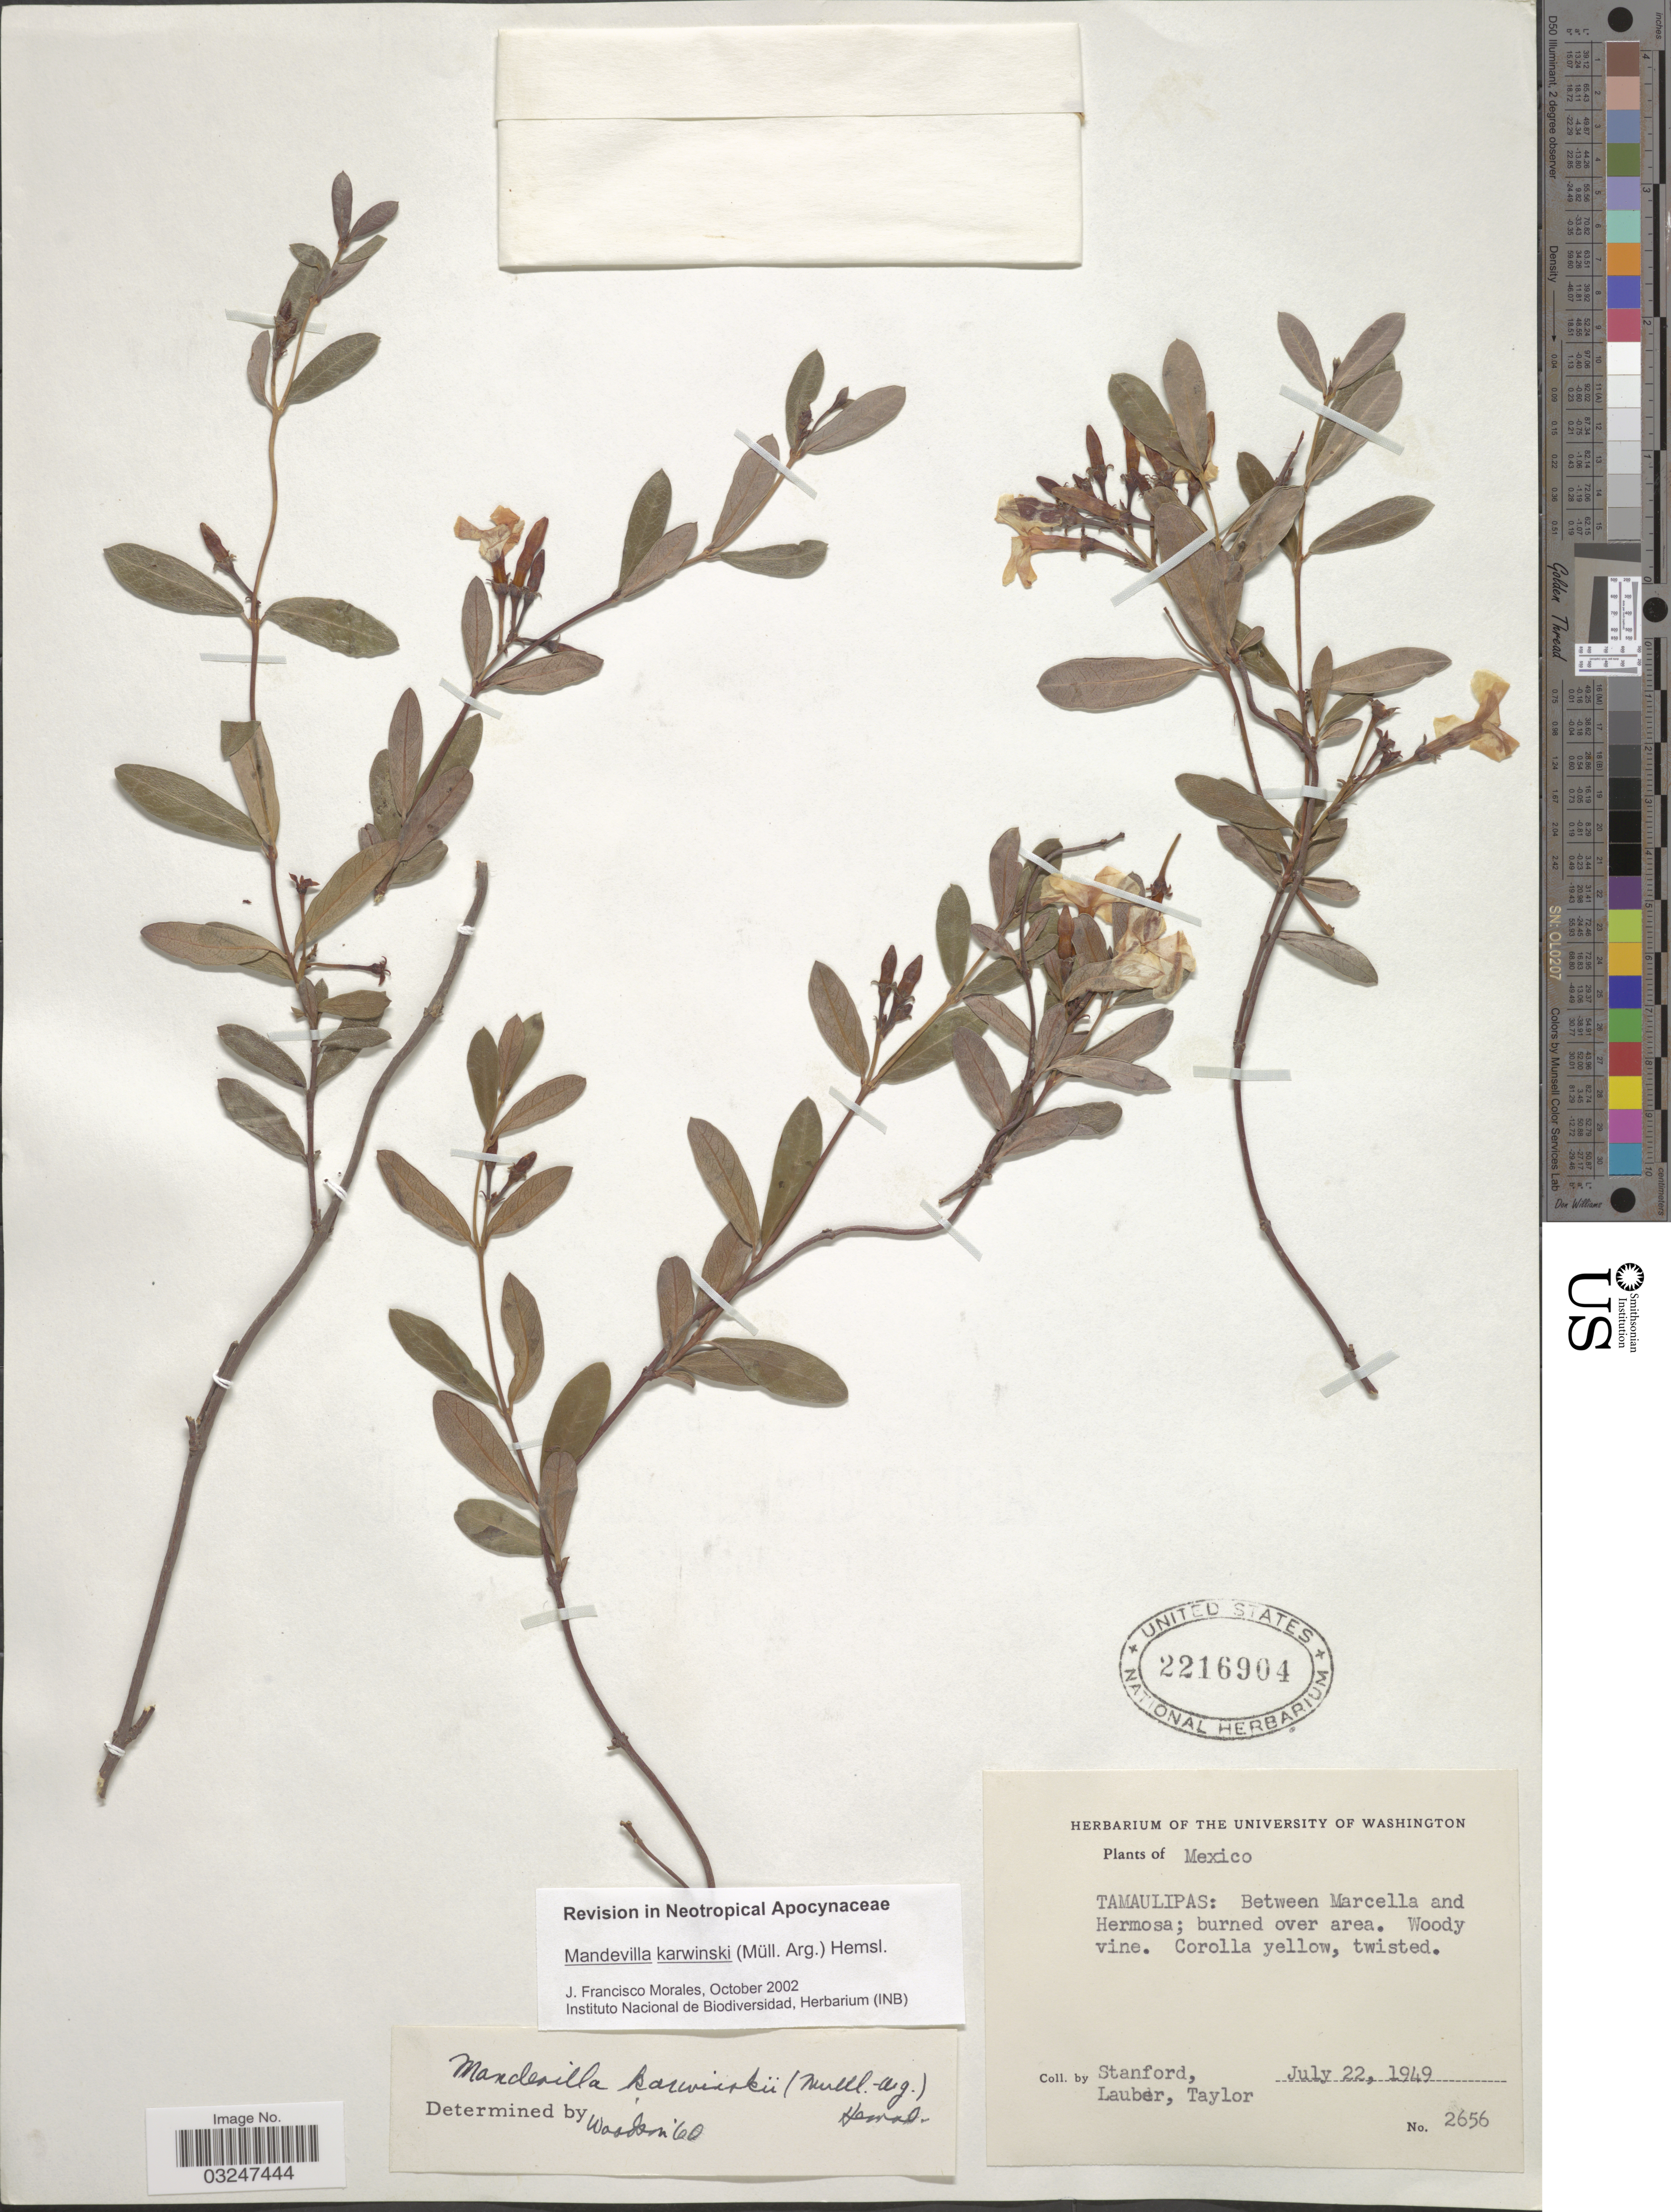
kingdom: Plantae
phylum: Tracheophyta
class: Magnoliopsida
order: Gentianales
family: Apocynaceae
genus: Mandevilla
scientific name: Mandevilla karwinski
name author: (Müll. Arg.) Hemsl.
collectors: -. Stanford, -. Lauber & -. Taylor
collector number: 2656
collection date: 1949-07-22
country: Mexico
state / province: Tamaulipas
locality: Between Marcella and Hermosa.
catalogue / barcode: US 2216904